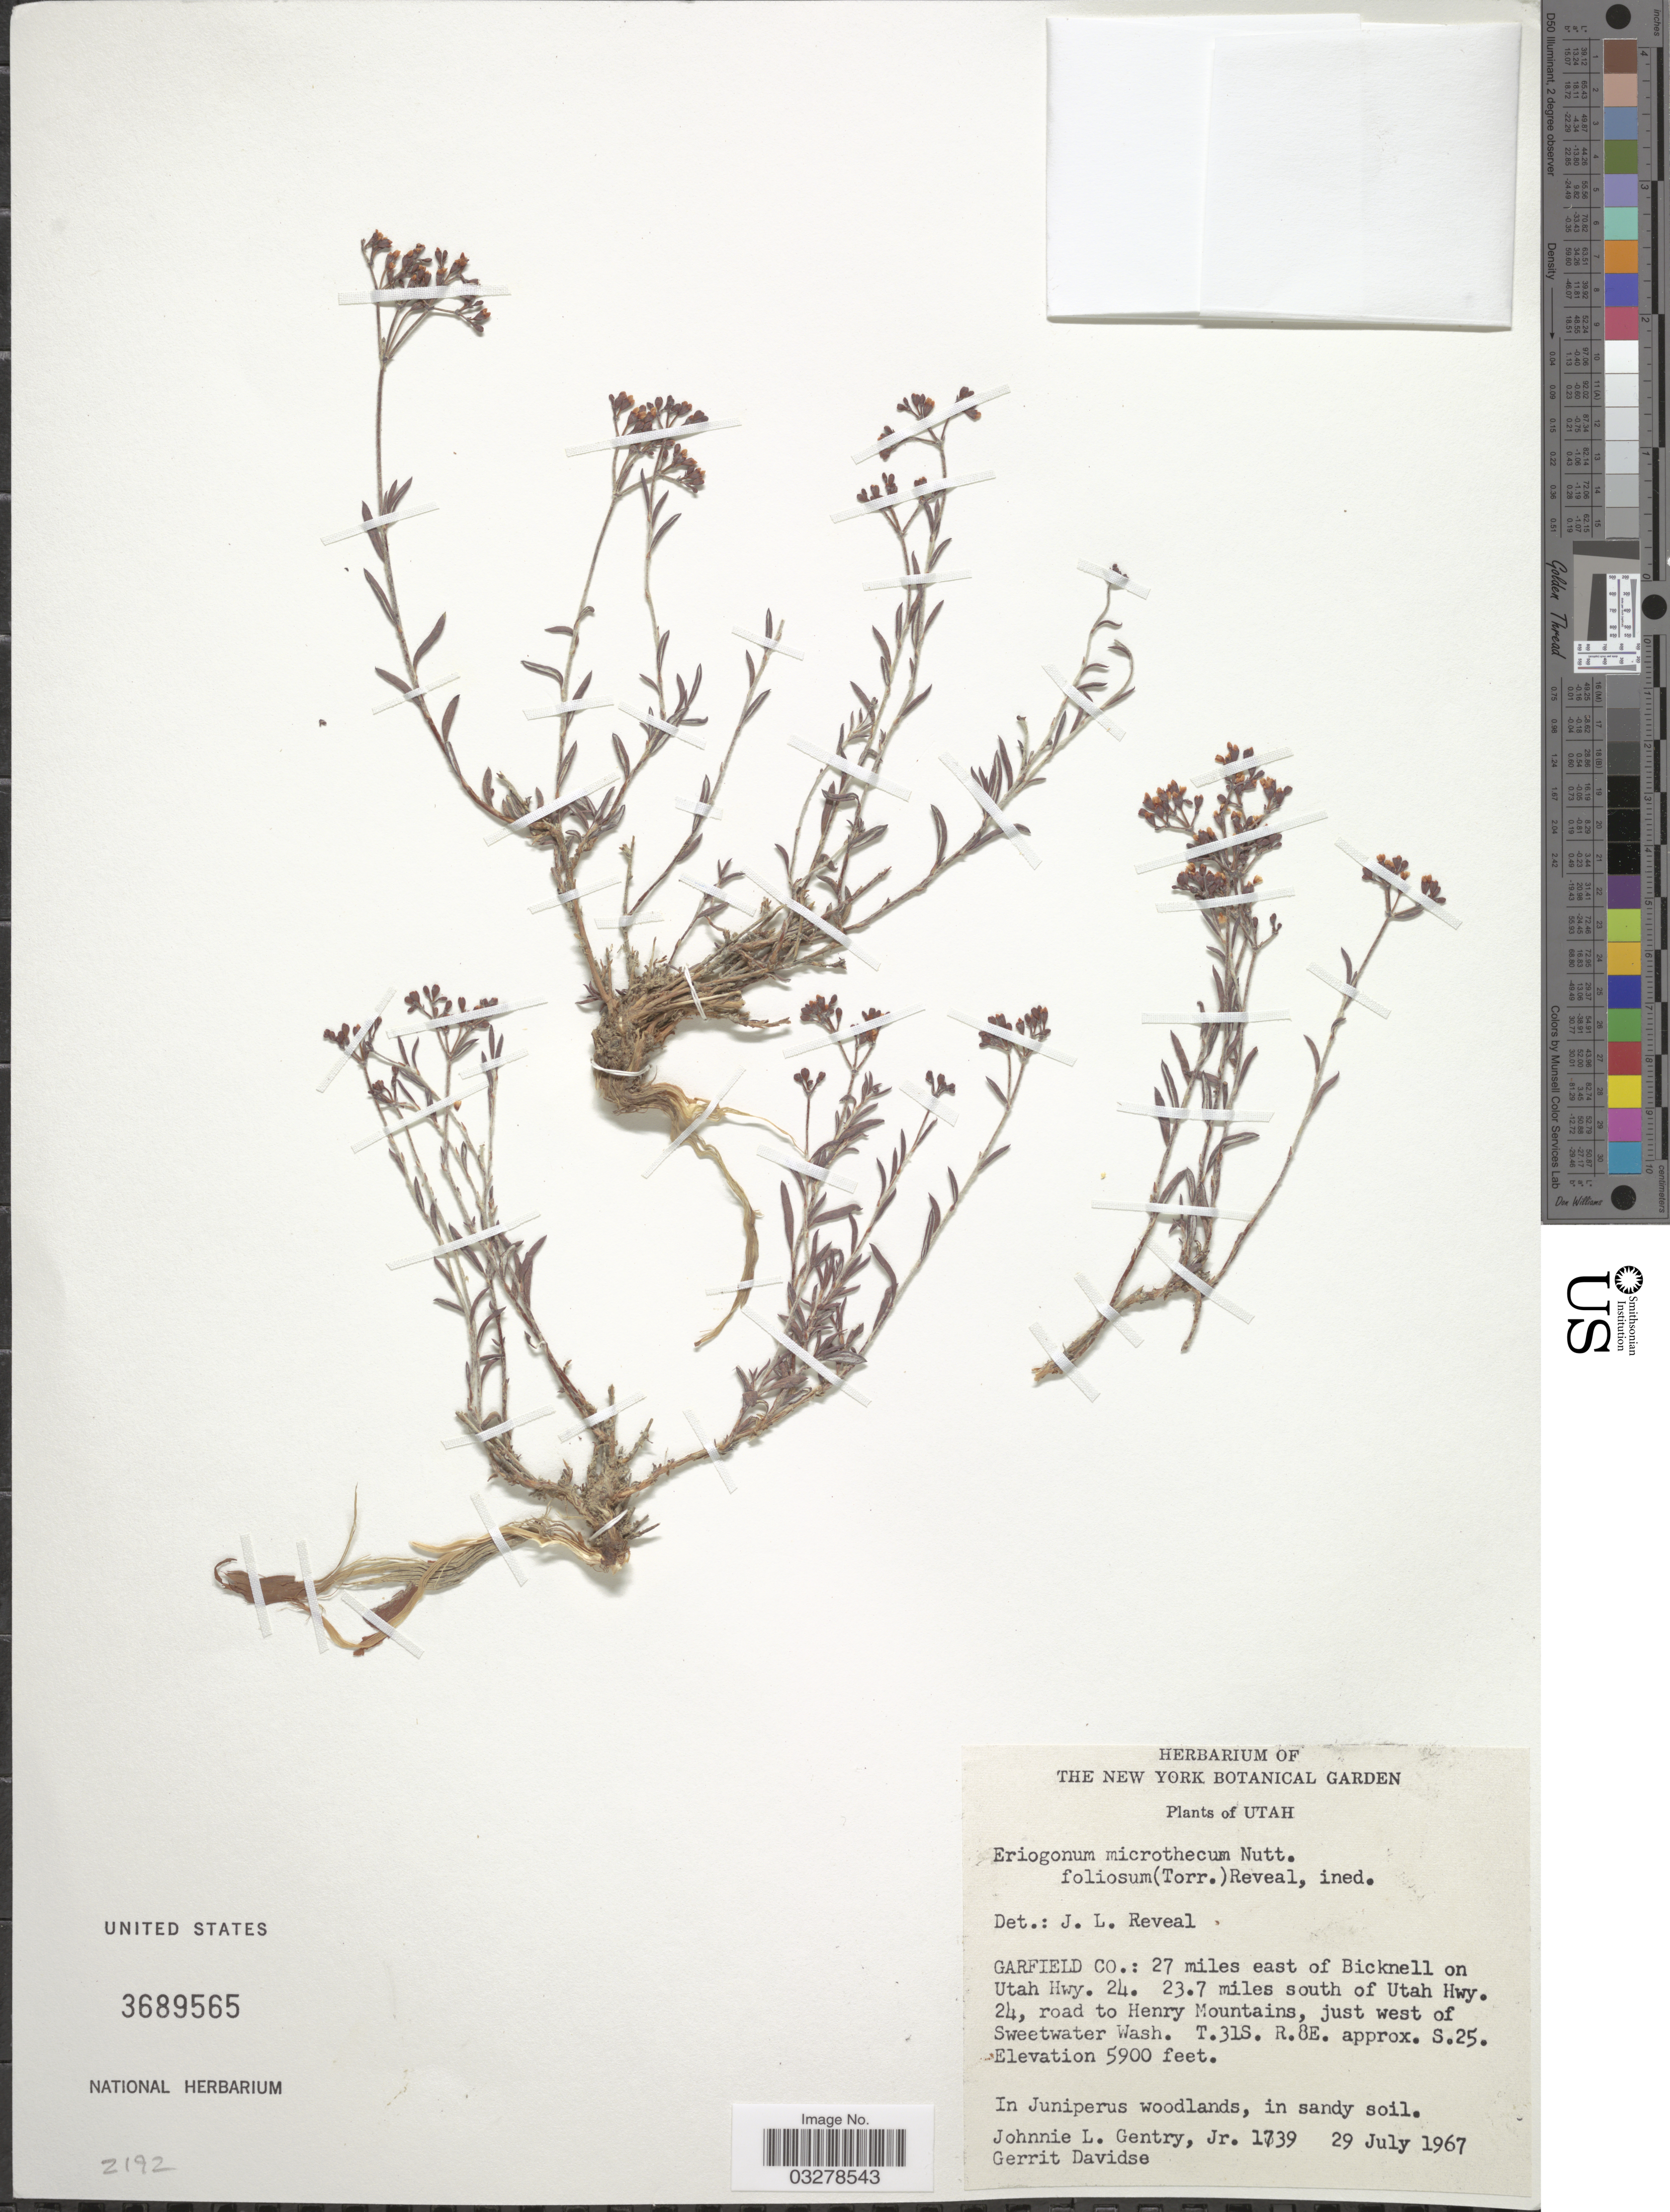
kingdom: Plantae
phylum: Tracheophyta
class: Magnoliopsida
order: Caryophyllales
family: Polygonaceae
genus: Eriogonum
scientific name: Eriogonum microtheca var. foliosum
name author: (Torr. & A. Gray) Reveal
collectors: J. L. Gentry & G. Davidse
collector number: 1739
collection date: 1967-07-29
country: United States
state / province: Utah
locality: Garfield Co.: 27 miles east of Bicknell on Utah Hwy. 24. 23.7 miles south of Utah Hwy. 24, road to Henry Mountains, just west of Sweetwater Wash. T.31S. R.8E. approx. S.25.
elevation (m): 1798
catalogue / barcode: US 3689565